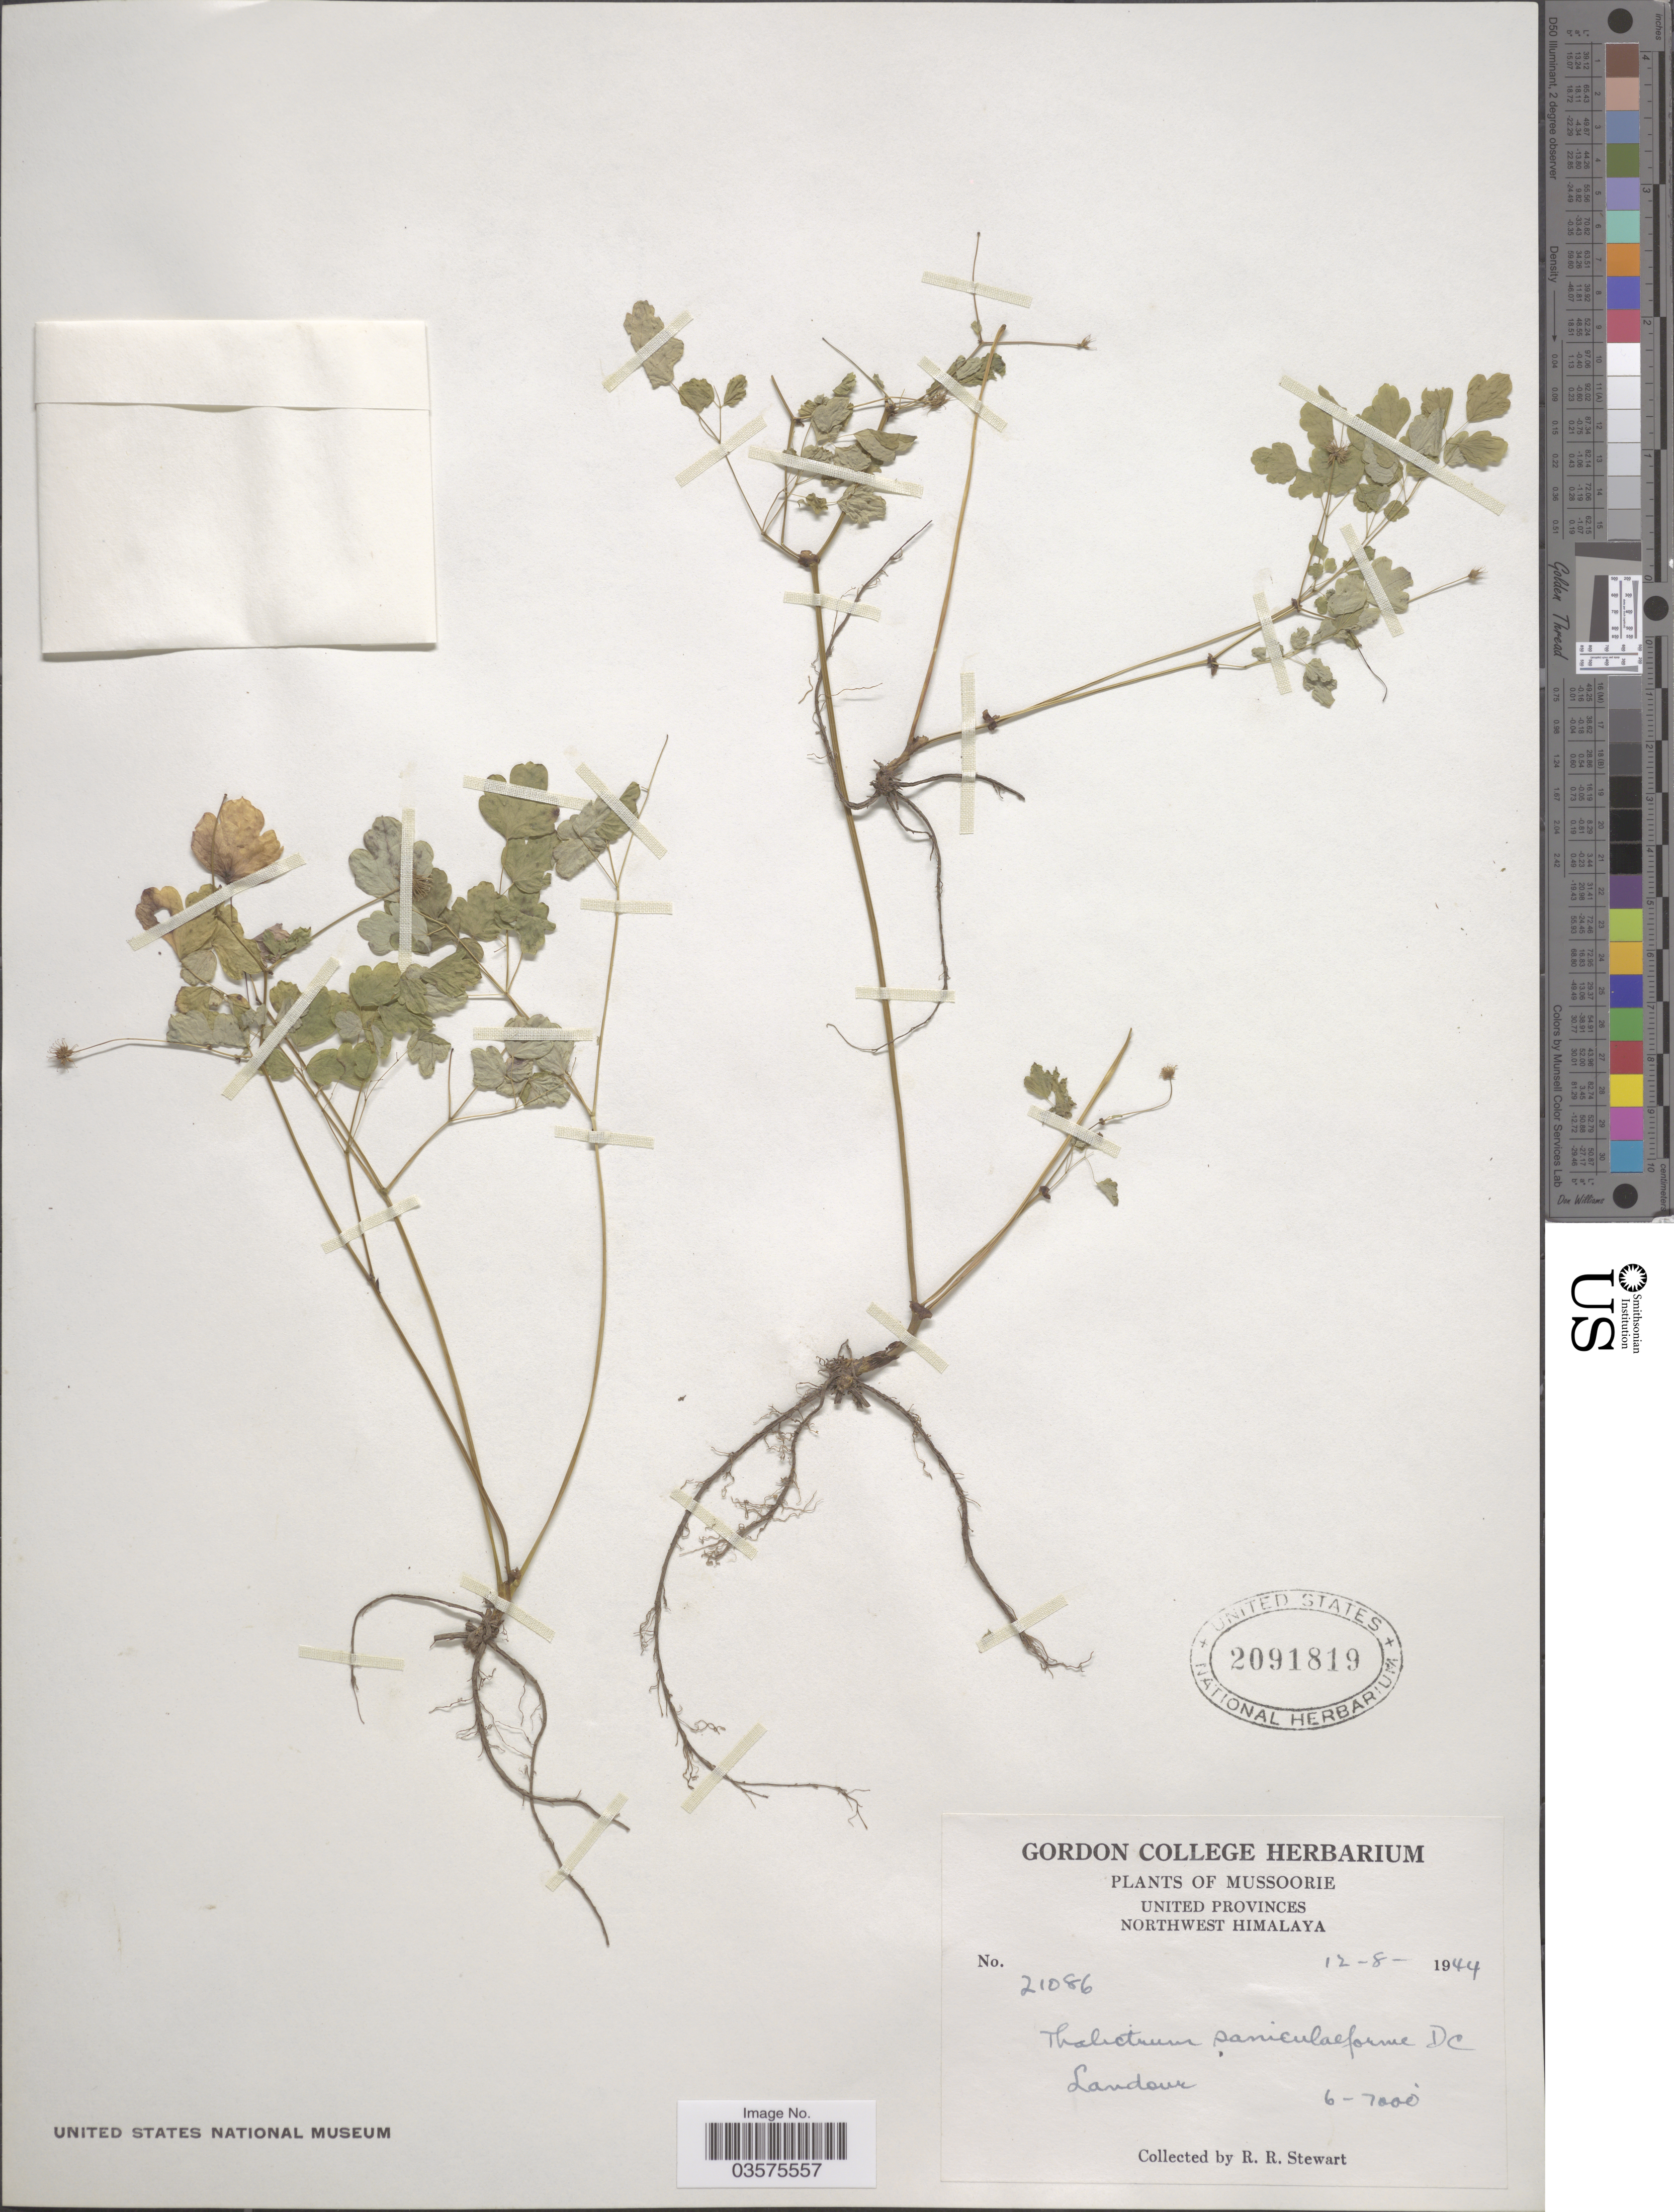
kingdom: Plantae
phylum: Tracheophyta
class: Magnoliopsida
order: Ranunculales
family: Ranunculaceae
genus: Thalictrum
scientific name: Thalictrum saniculiforme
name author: DC.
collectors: R. Stewart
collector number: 21086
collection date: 1944-08-12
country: India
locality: Mussoorie. United Provinces. Northwest Himalaya. Landour.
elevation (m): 1829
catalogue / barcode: US 2091819